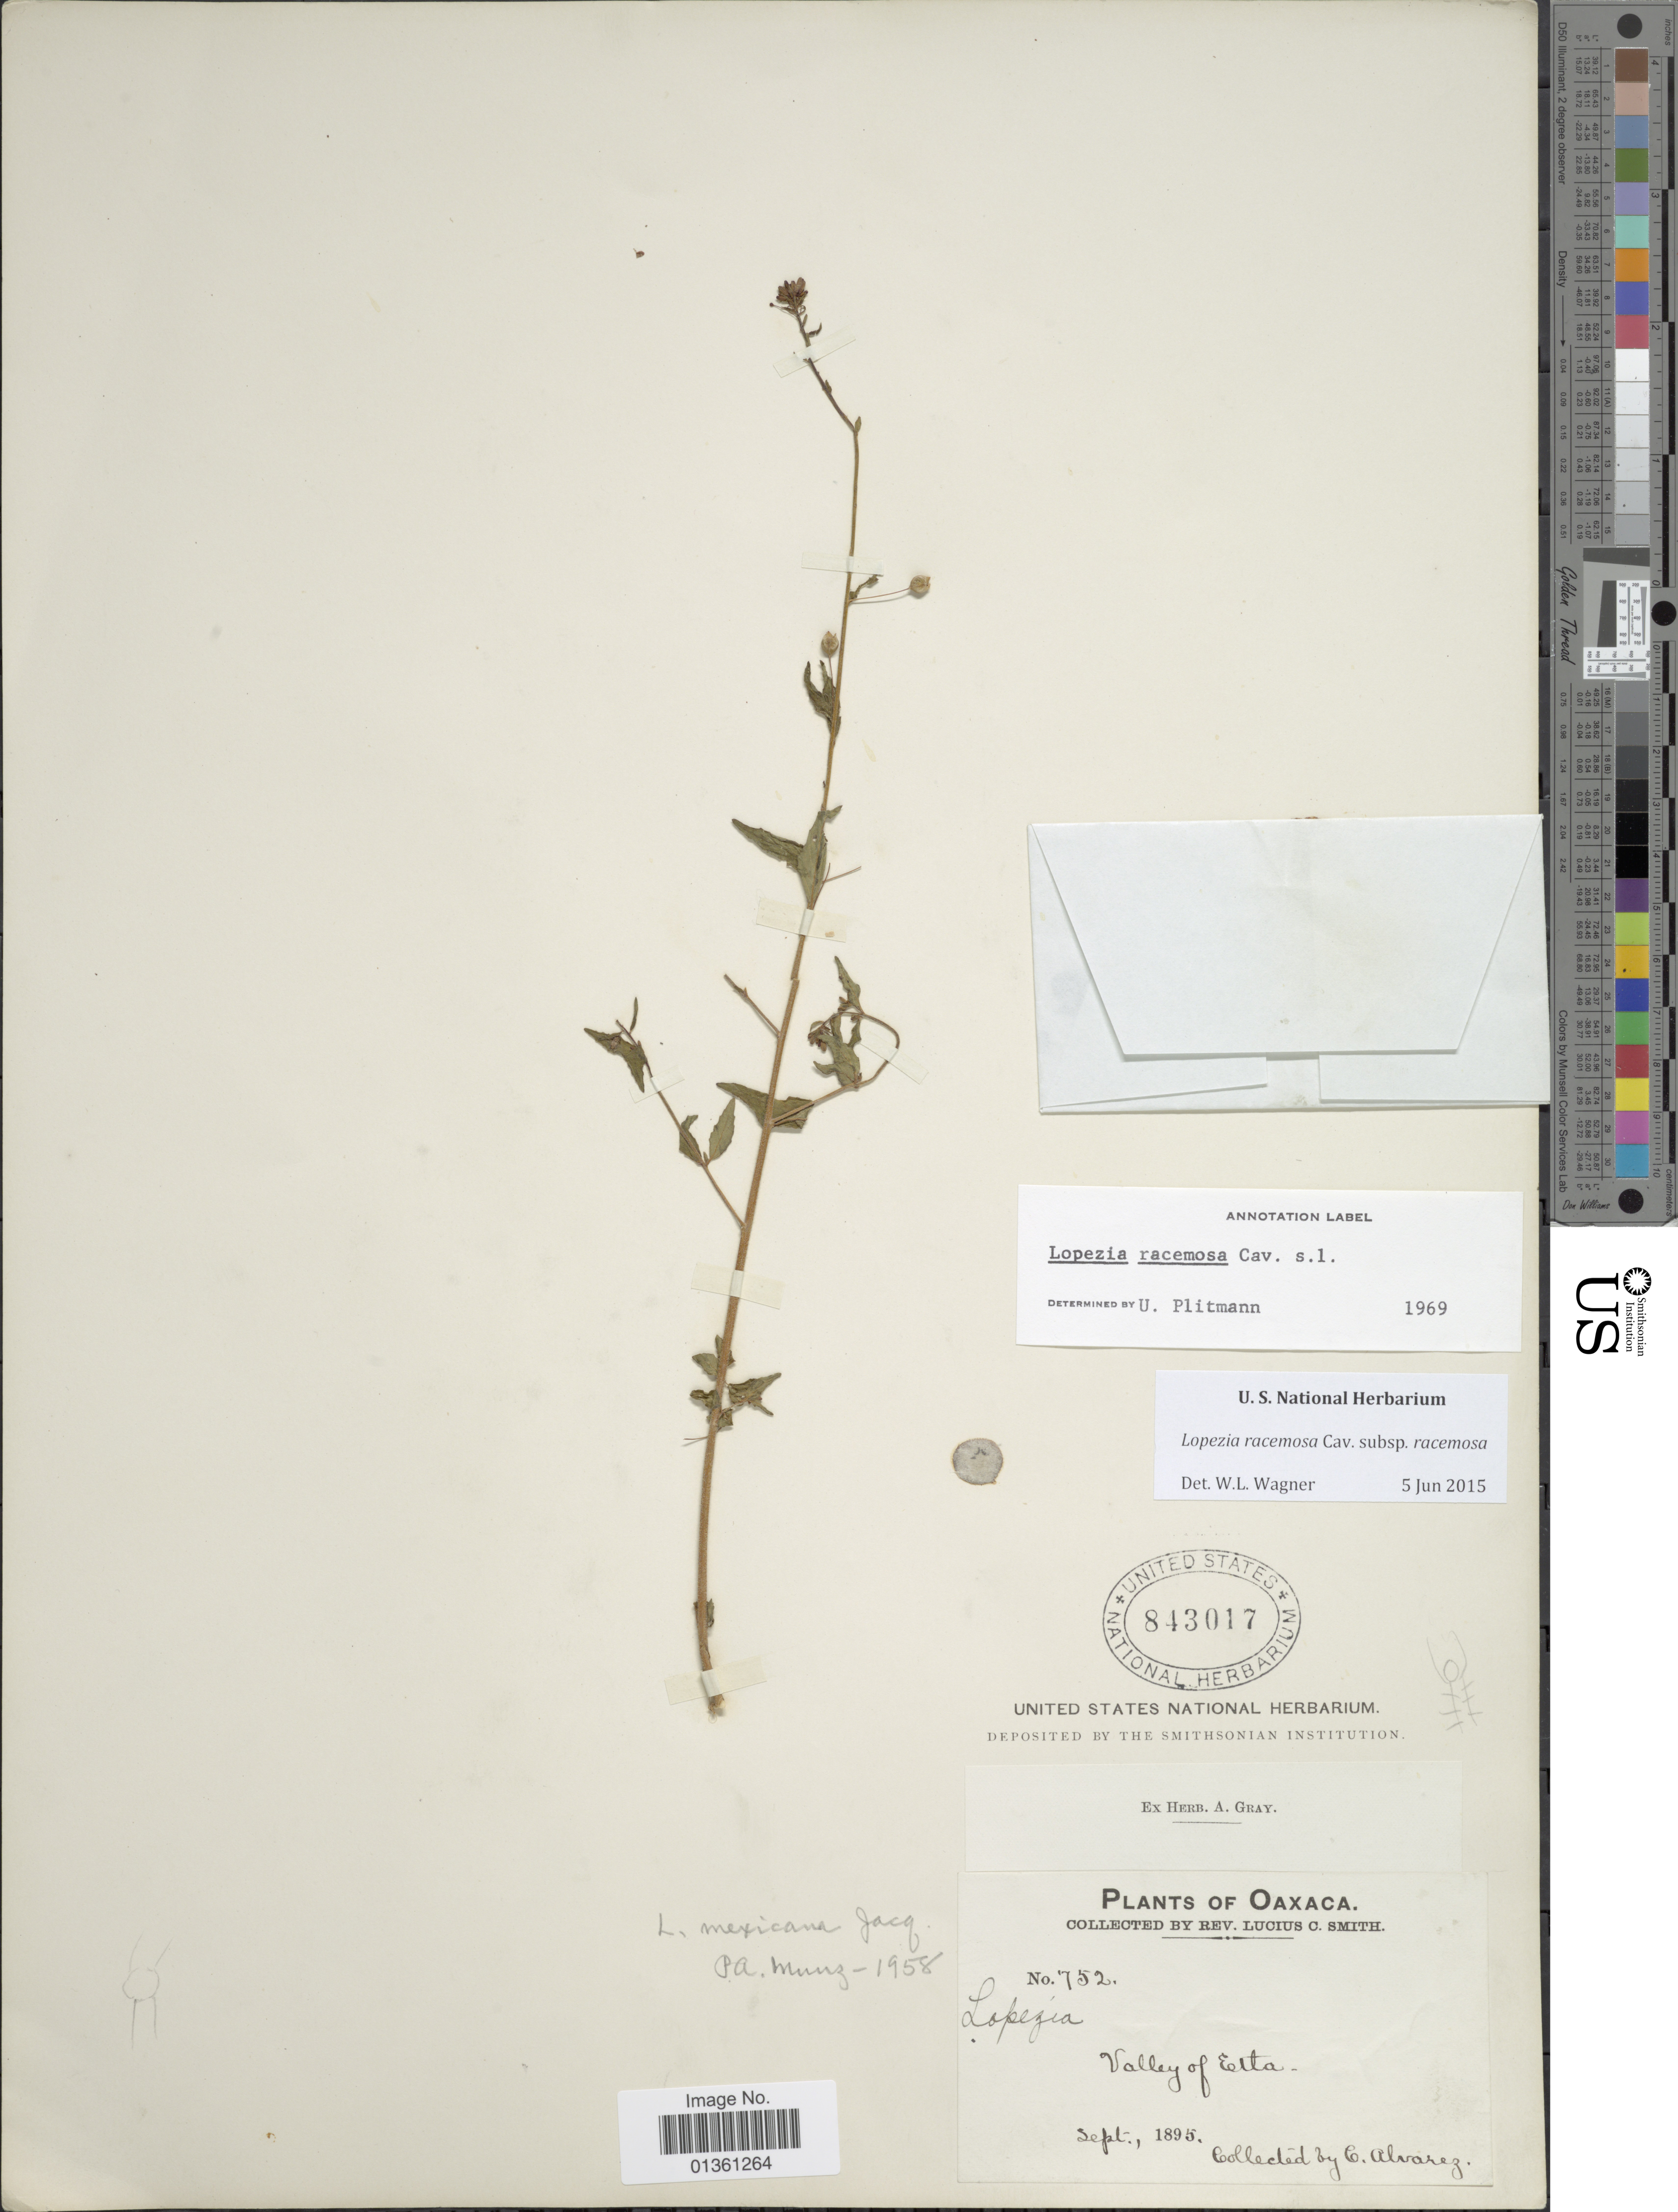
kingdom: Plantae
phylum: Tracheophyta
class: Magnoliopsida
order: Myrtales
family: Onagraceae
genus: Lopezia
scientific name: Lopezia racemosa subsp. racemosa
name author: Cav.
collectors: C. Alvarez & L. C. Smith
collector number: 752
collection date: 1895-09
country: Mexico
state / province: Oaxaca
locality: Valley of Eelta.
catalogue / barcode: US 843017